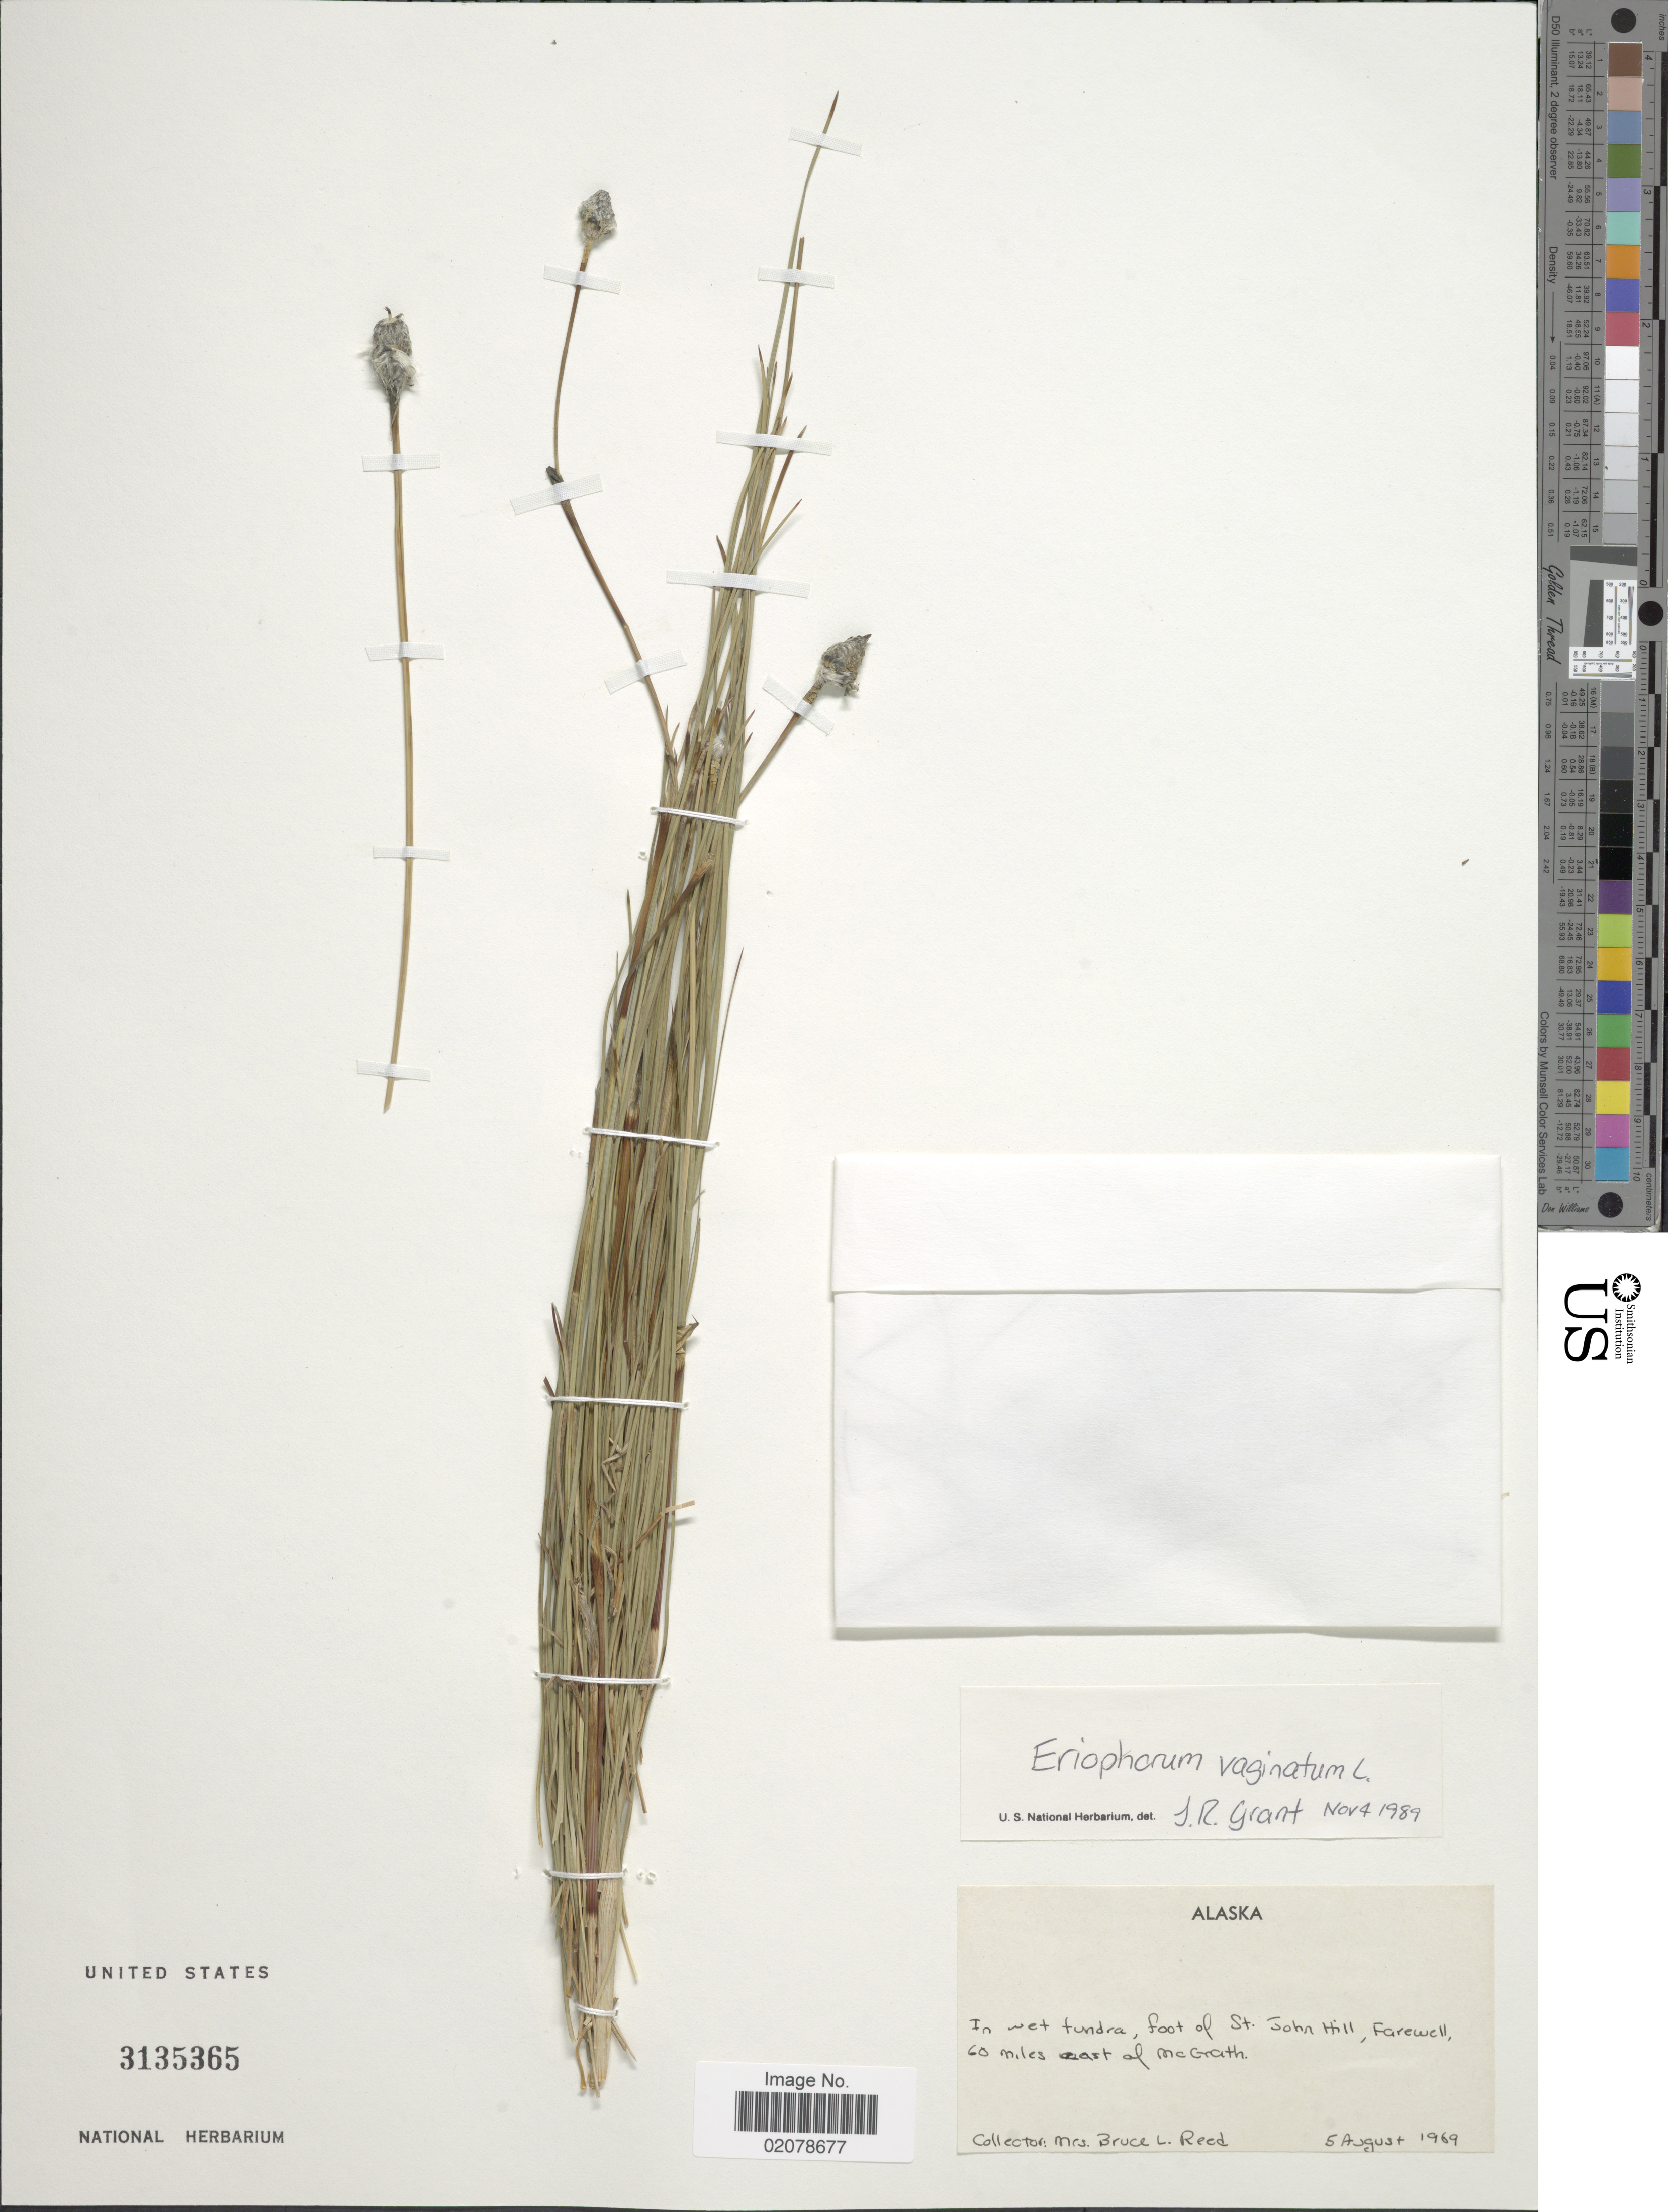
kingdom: Plantae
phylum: Tracheophyta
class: Liliopsida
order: Poales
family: Cyperaceae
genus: Eriophorum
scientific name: Eriophorum vaginatum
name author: L.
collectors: B. Reed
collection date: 1969-08-05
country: United States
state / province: Alaska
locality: Foot of St. John Hill, Farewell, 60 miles east of McGrath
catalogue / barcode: US 3135365